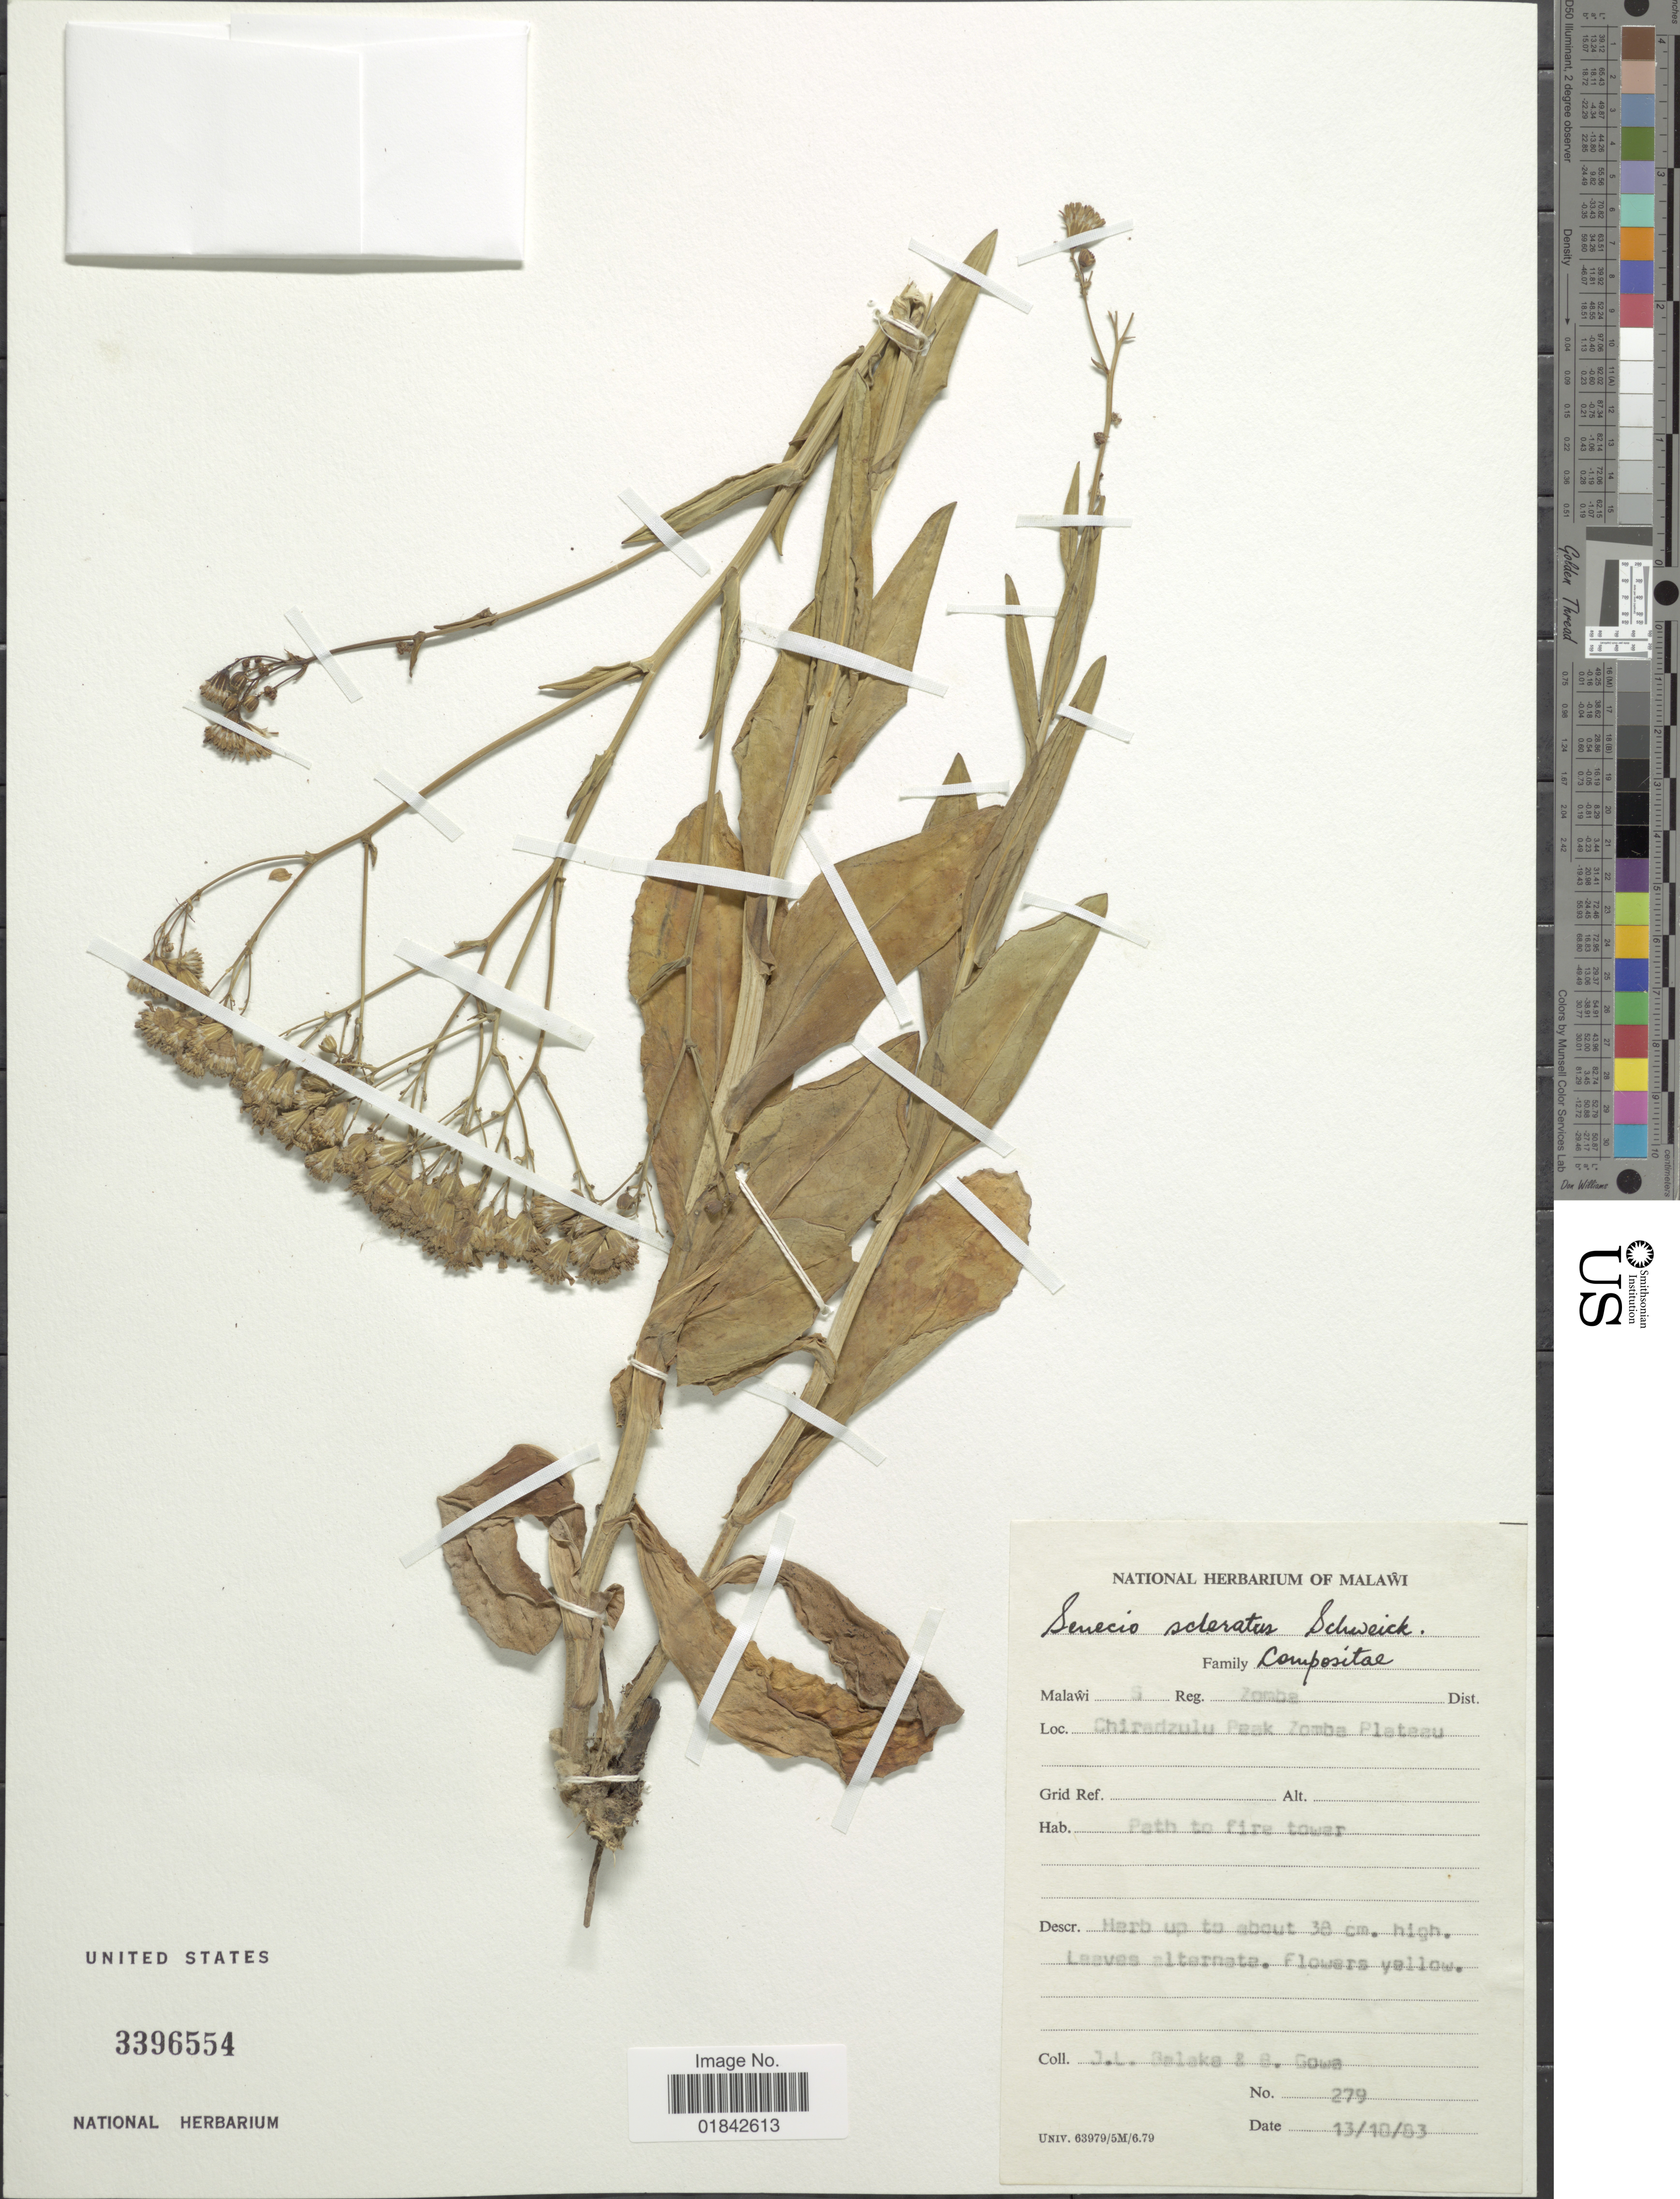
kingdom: Plantae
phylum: Tracheophyta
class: Magnoliopsida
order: Asterales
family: Asteraceae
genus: Senecio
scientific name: Senecio scleratus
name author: Schweick.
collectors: J. Balaka & B. Gowa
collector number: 279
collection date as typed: Transcribed d/m/y: 13/10/83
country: Malawi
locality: Malawi S, Zomba Dist., Chiradzulu Peak Zomba Plateau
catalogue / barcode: US 3396554